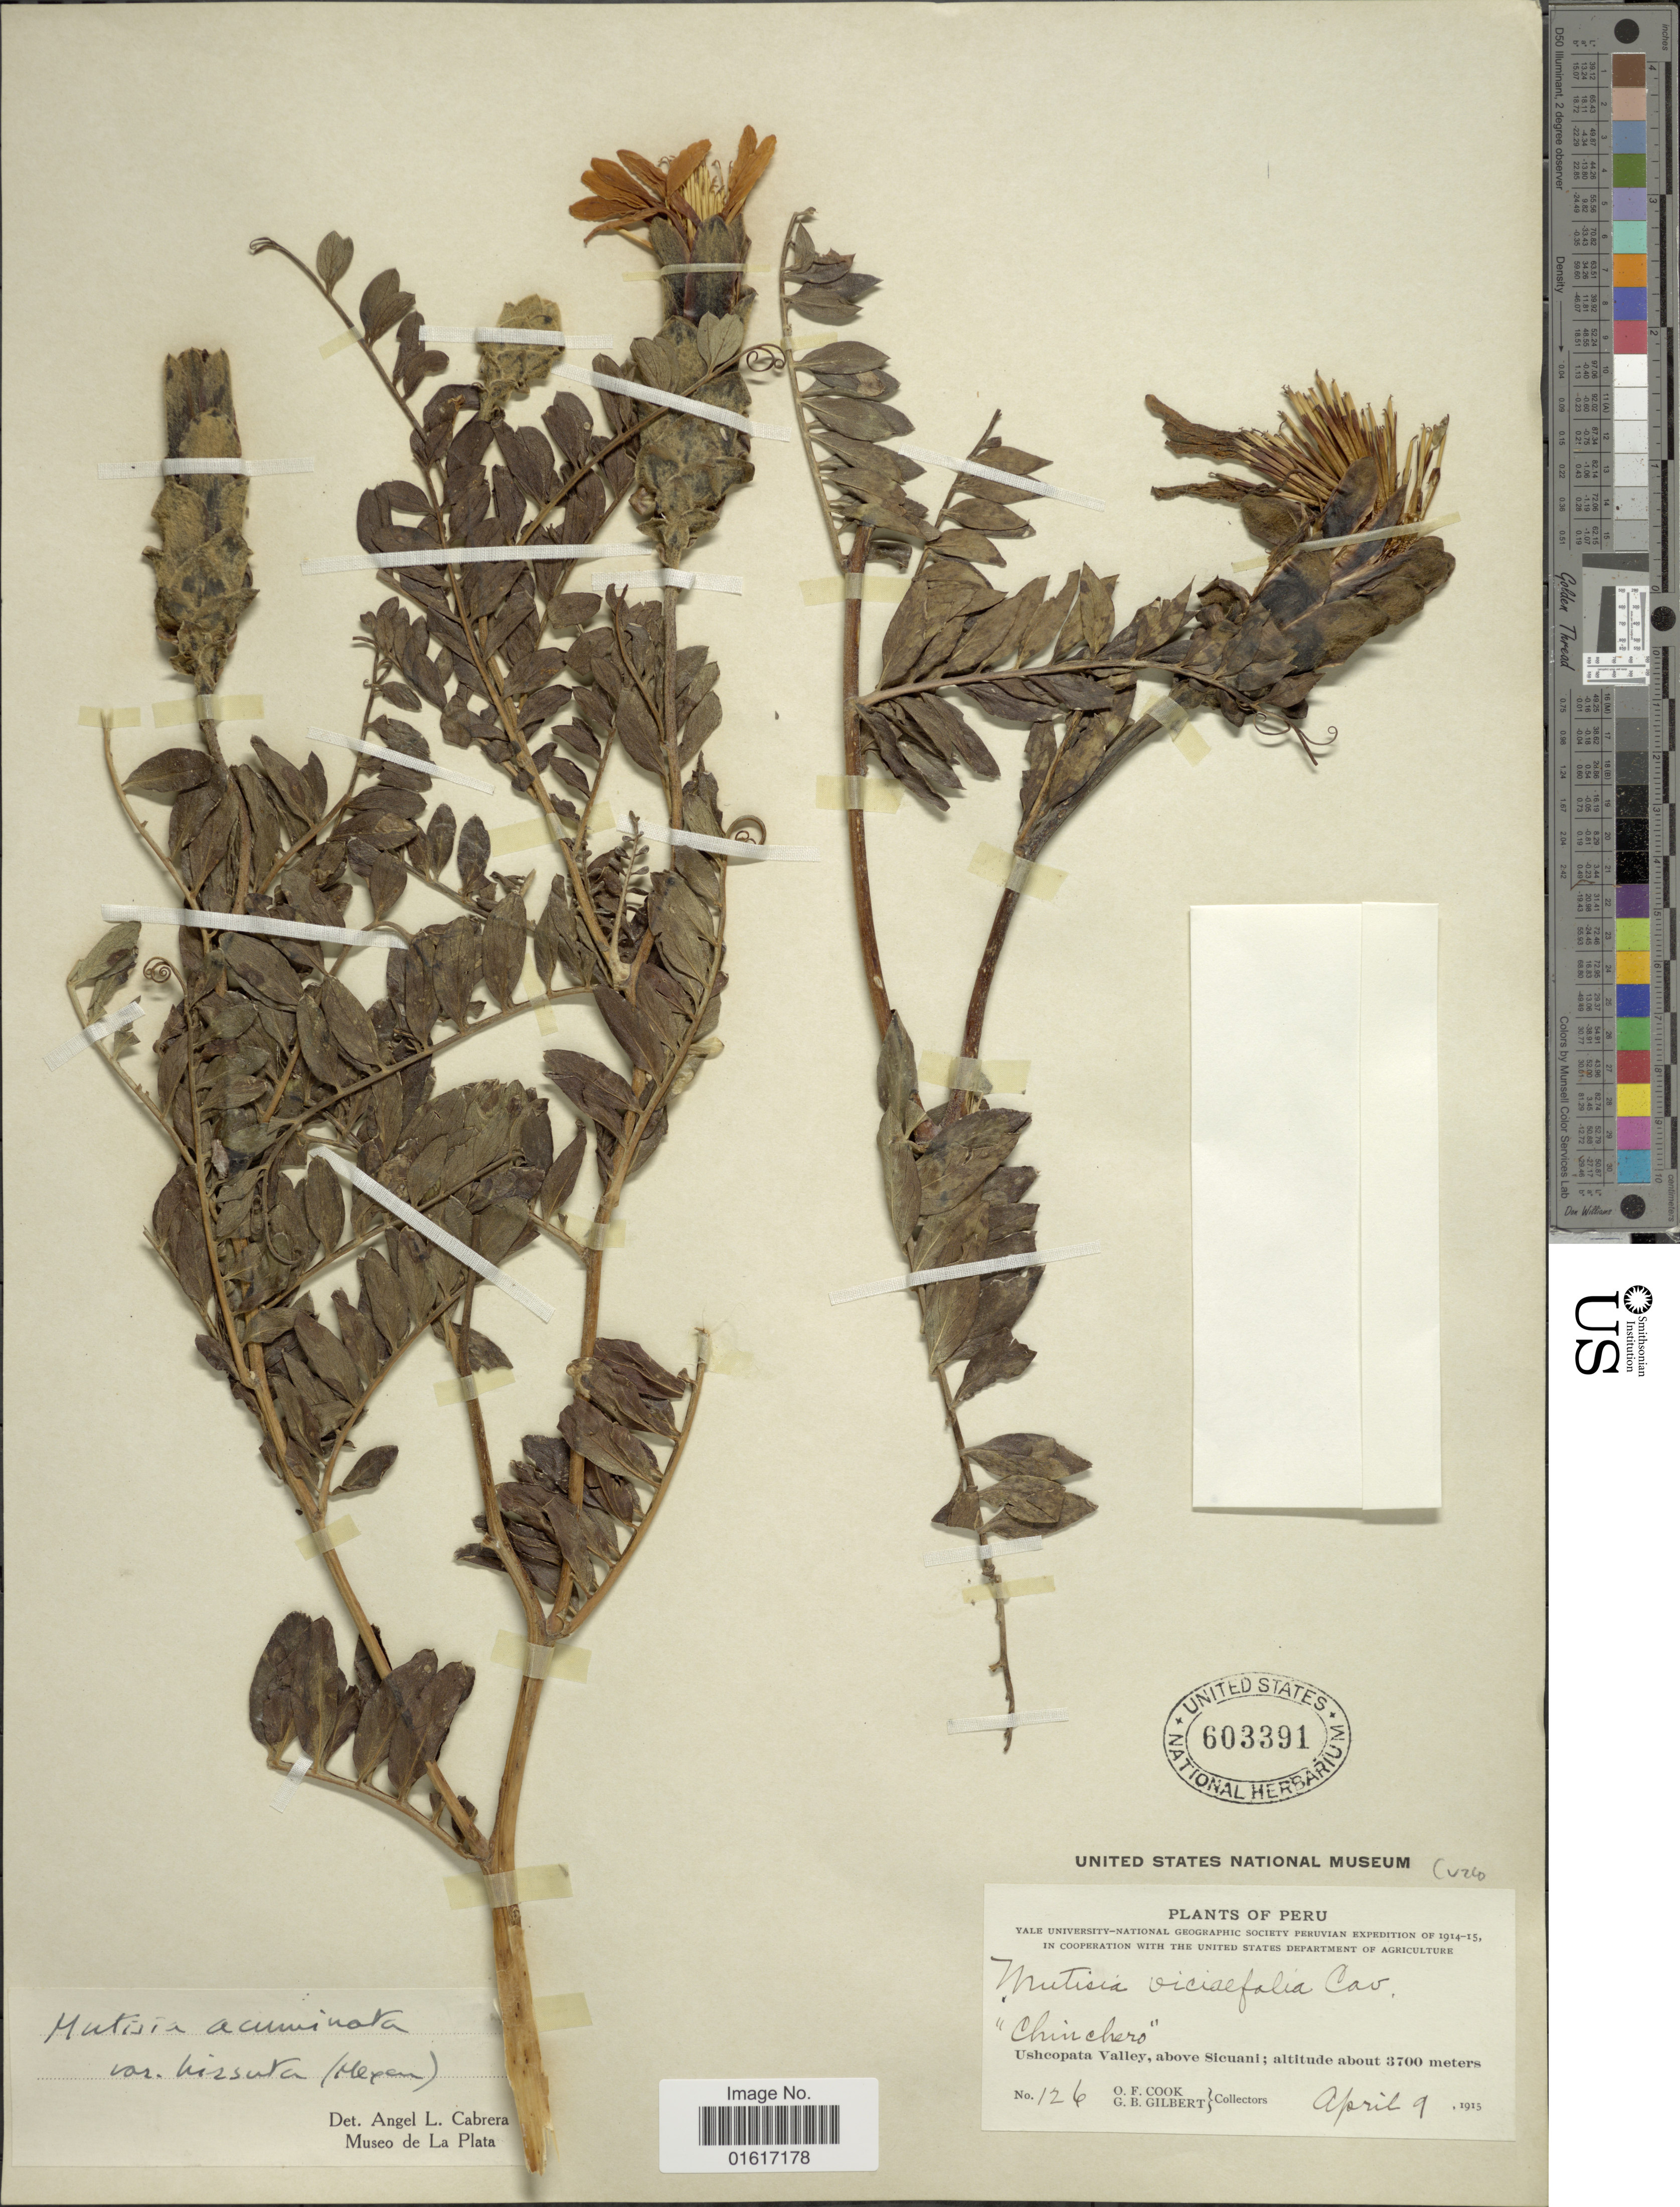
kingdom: Plantae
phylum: Tracheophyta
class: Magnoliopsida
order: Asterales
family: Asteraceae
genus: Mutisia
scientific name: Mutisia acuminata var. hirsuta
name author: (Meyen) Cabrera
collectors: O. F. Cook & G. B. Gilbert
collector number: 126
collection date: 1915-04-09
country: Peru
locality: Chinchero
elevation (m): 3700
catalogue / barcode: US 603391